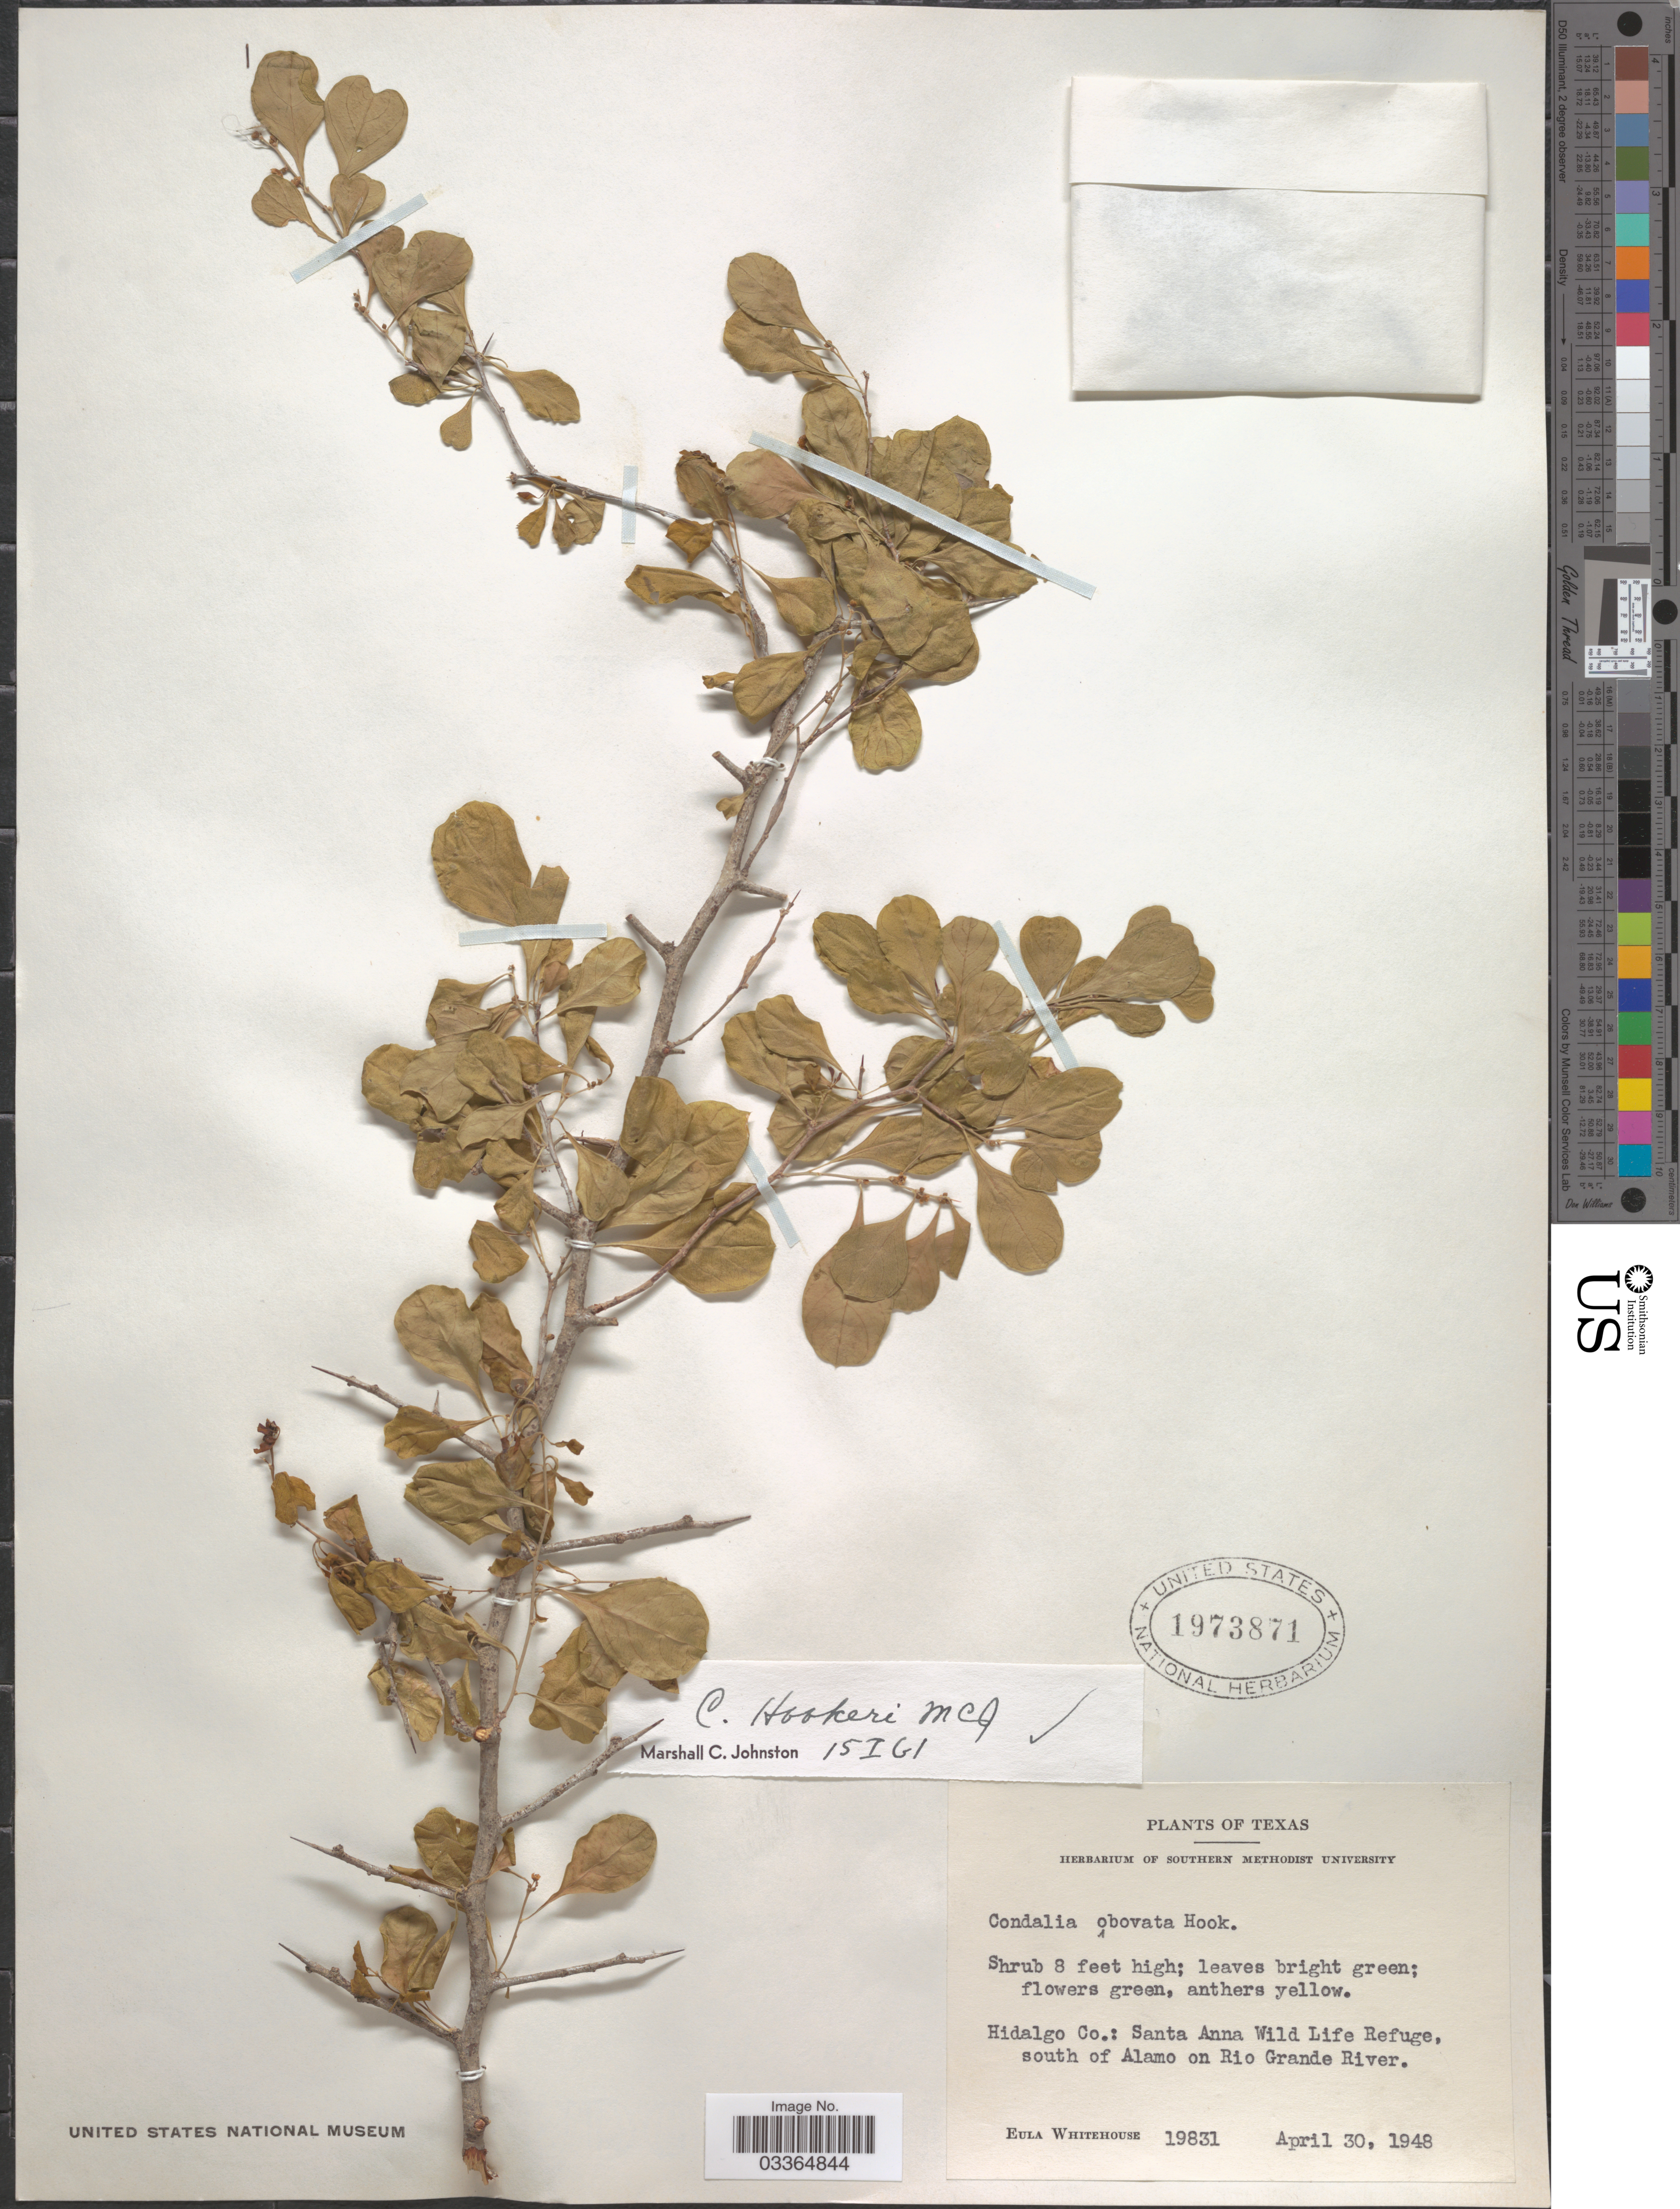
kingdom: Plantae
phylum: Tracheophyta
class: Magnoliopsida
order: Rosales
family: Rhamnaceae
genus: Condalia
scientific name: Condalia hookeri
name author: M.C. Johnst.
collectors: E. Whitehouse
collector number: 19831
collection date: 1948-04-30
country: United States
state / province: Texas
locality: Hidalgo Co.: Santa Anna Wild Life Refuge, south of Alamo on Rio Grande River.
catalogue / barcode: US 1973871